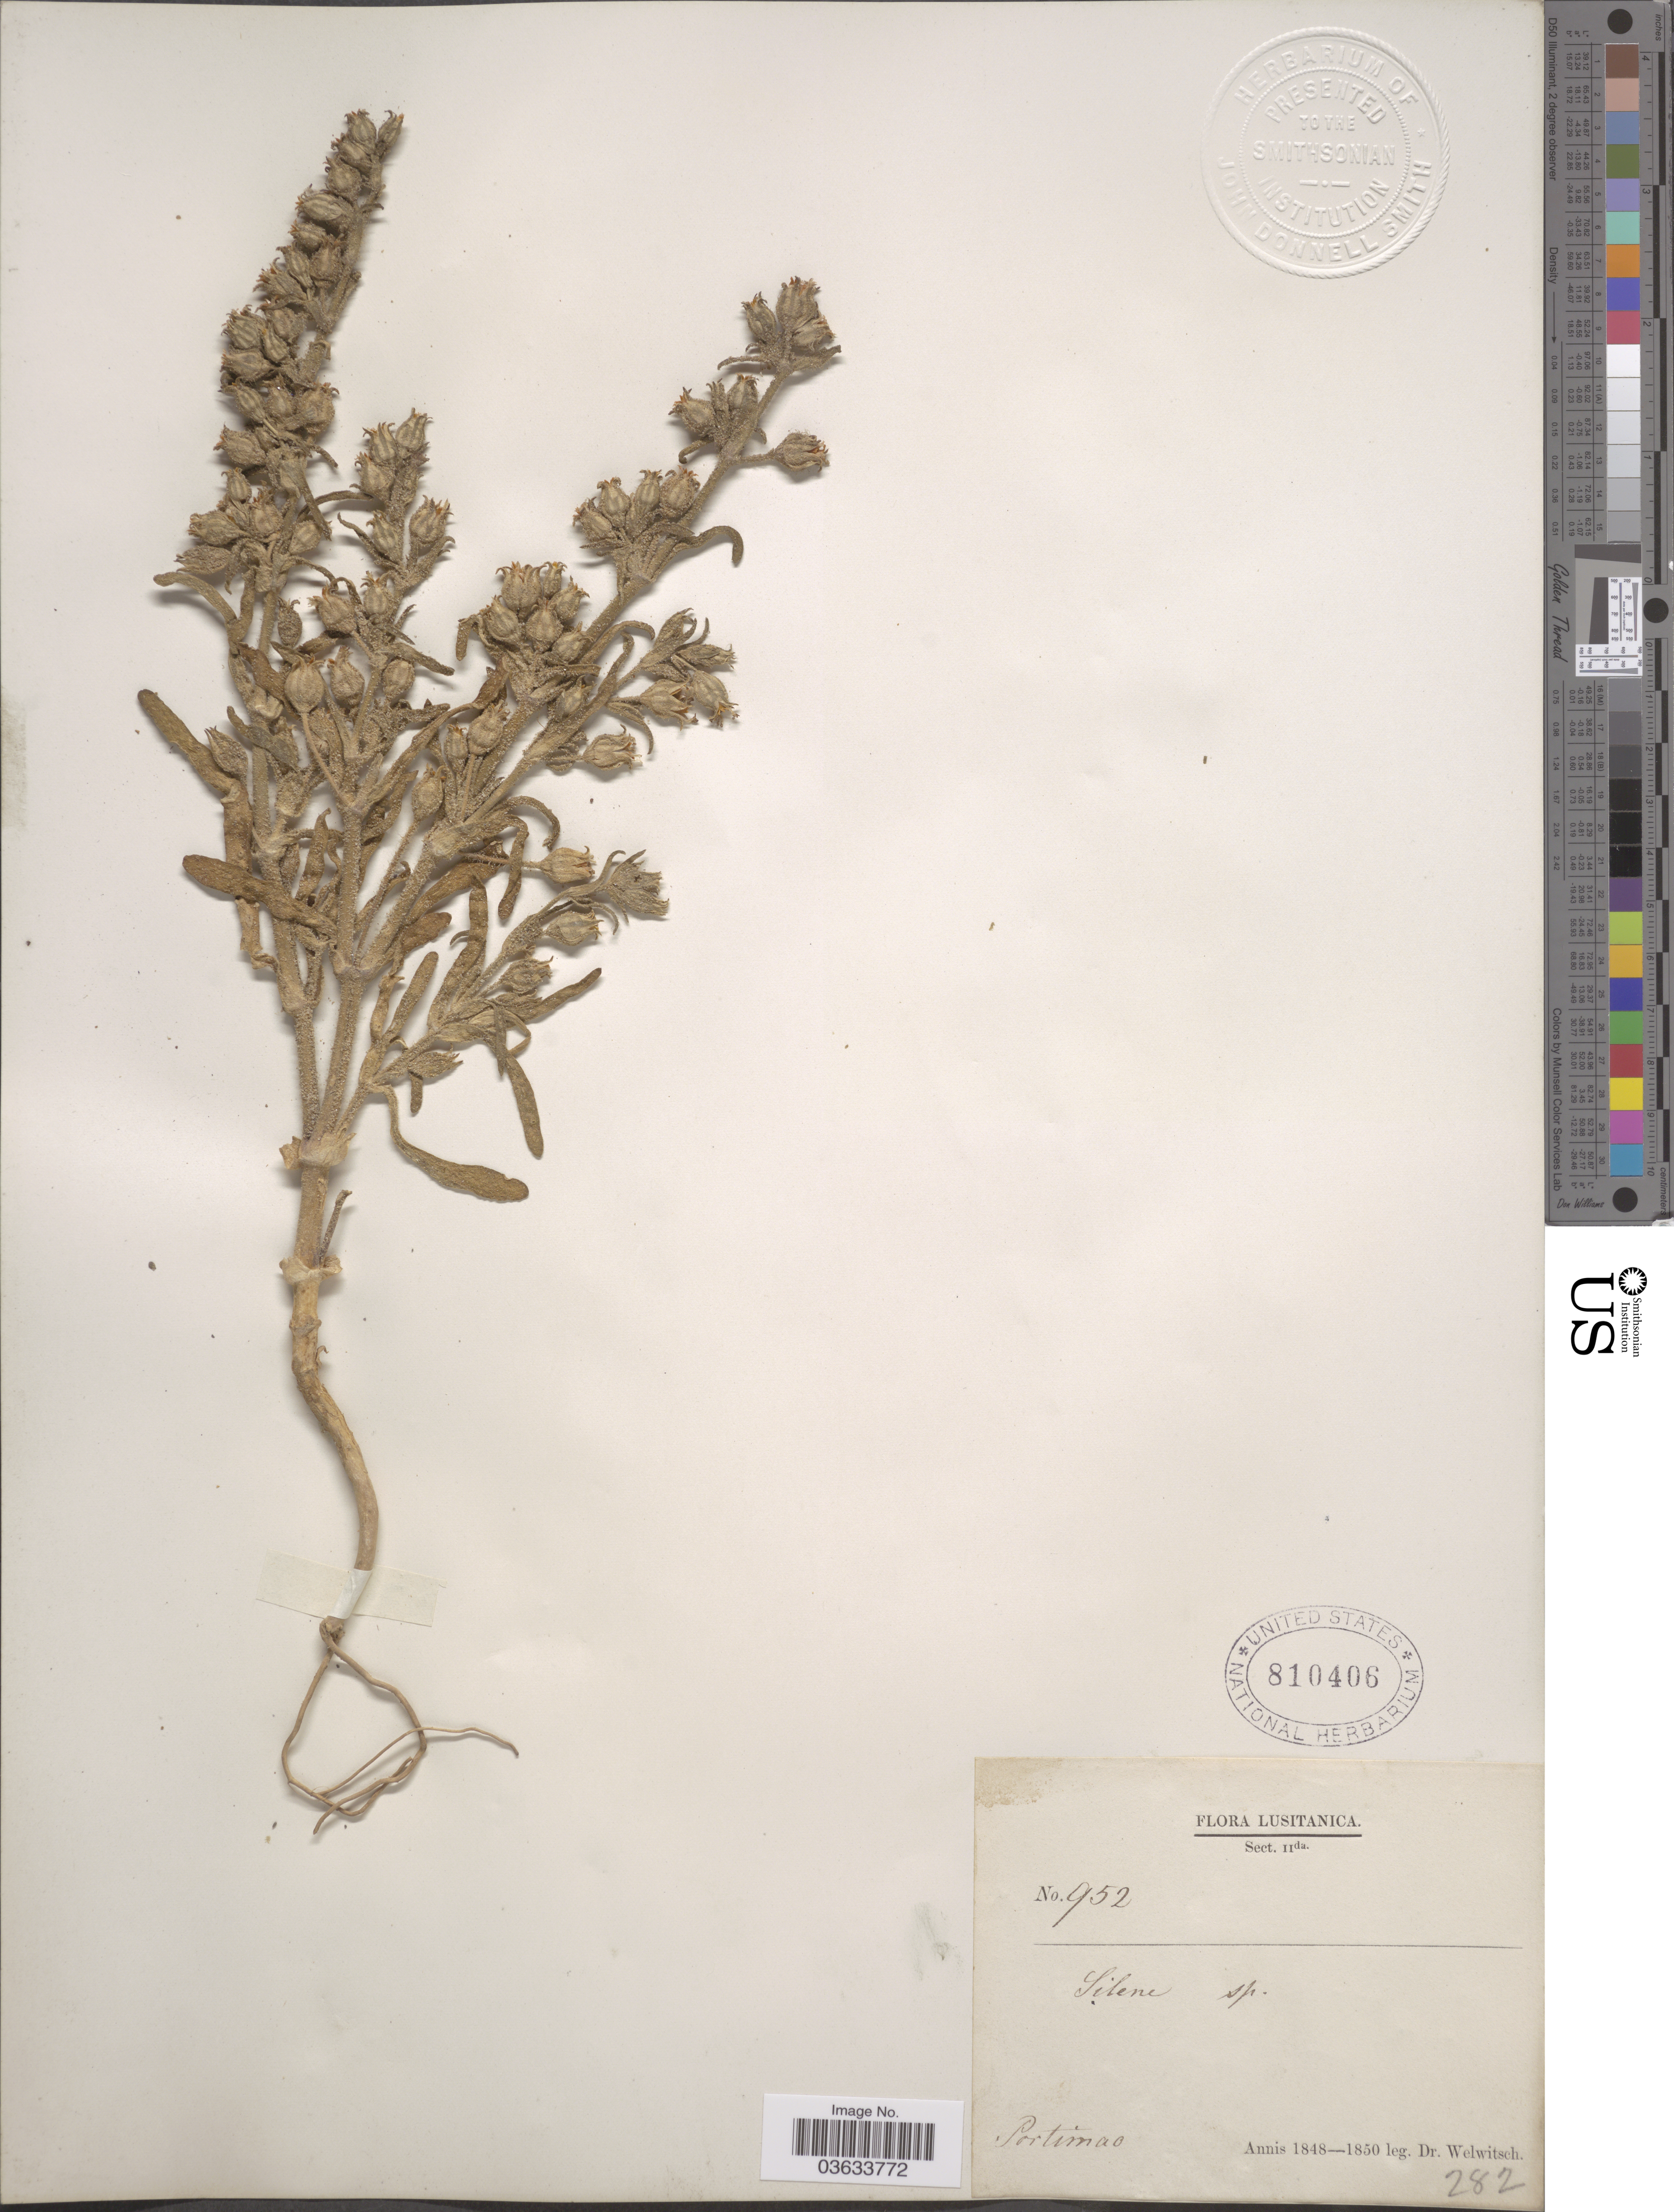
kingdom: Plantae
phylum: Tracheophyta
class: Magnoliopsida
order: Caryophyllales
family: Caryophyllaceae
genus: Silene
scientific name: Silene sp.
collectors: -. Welwitsch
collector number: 952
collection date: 1848/1850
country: Portugal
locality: Lusitanica. Portimao.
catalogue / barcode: US 810406